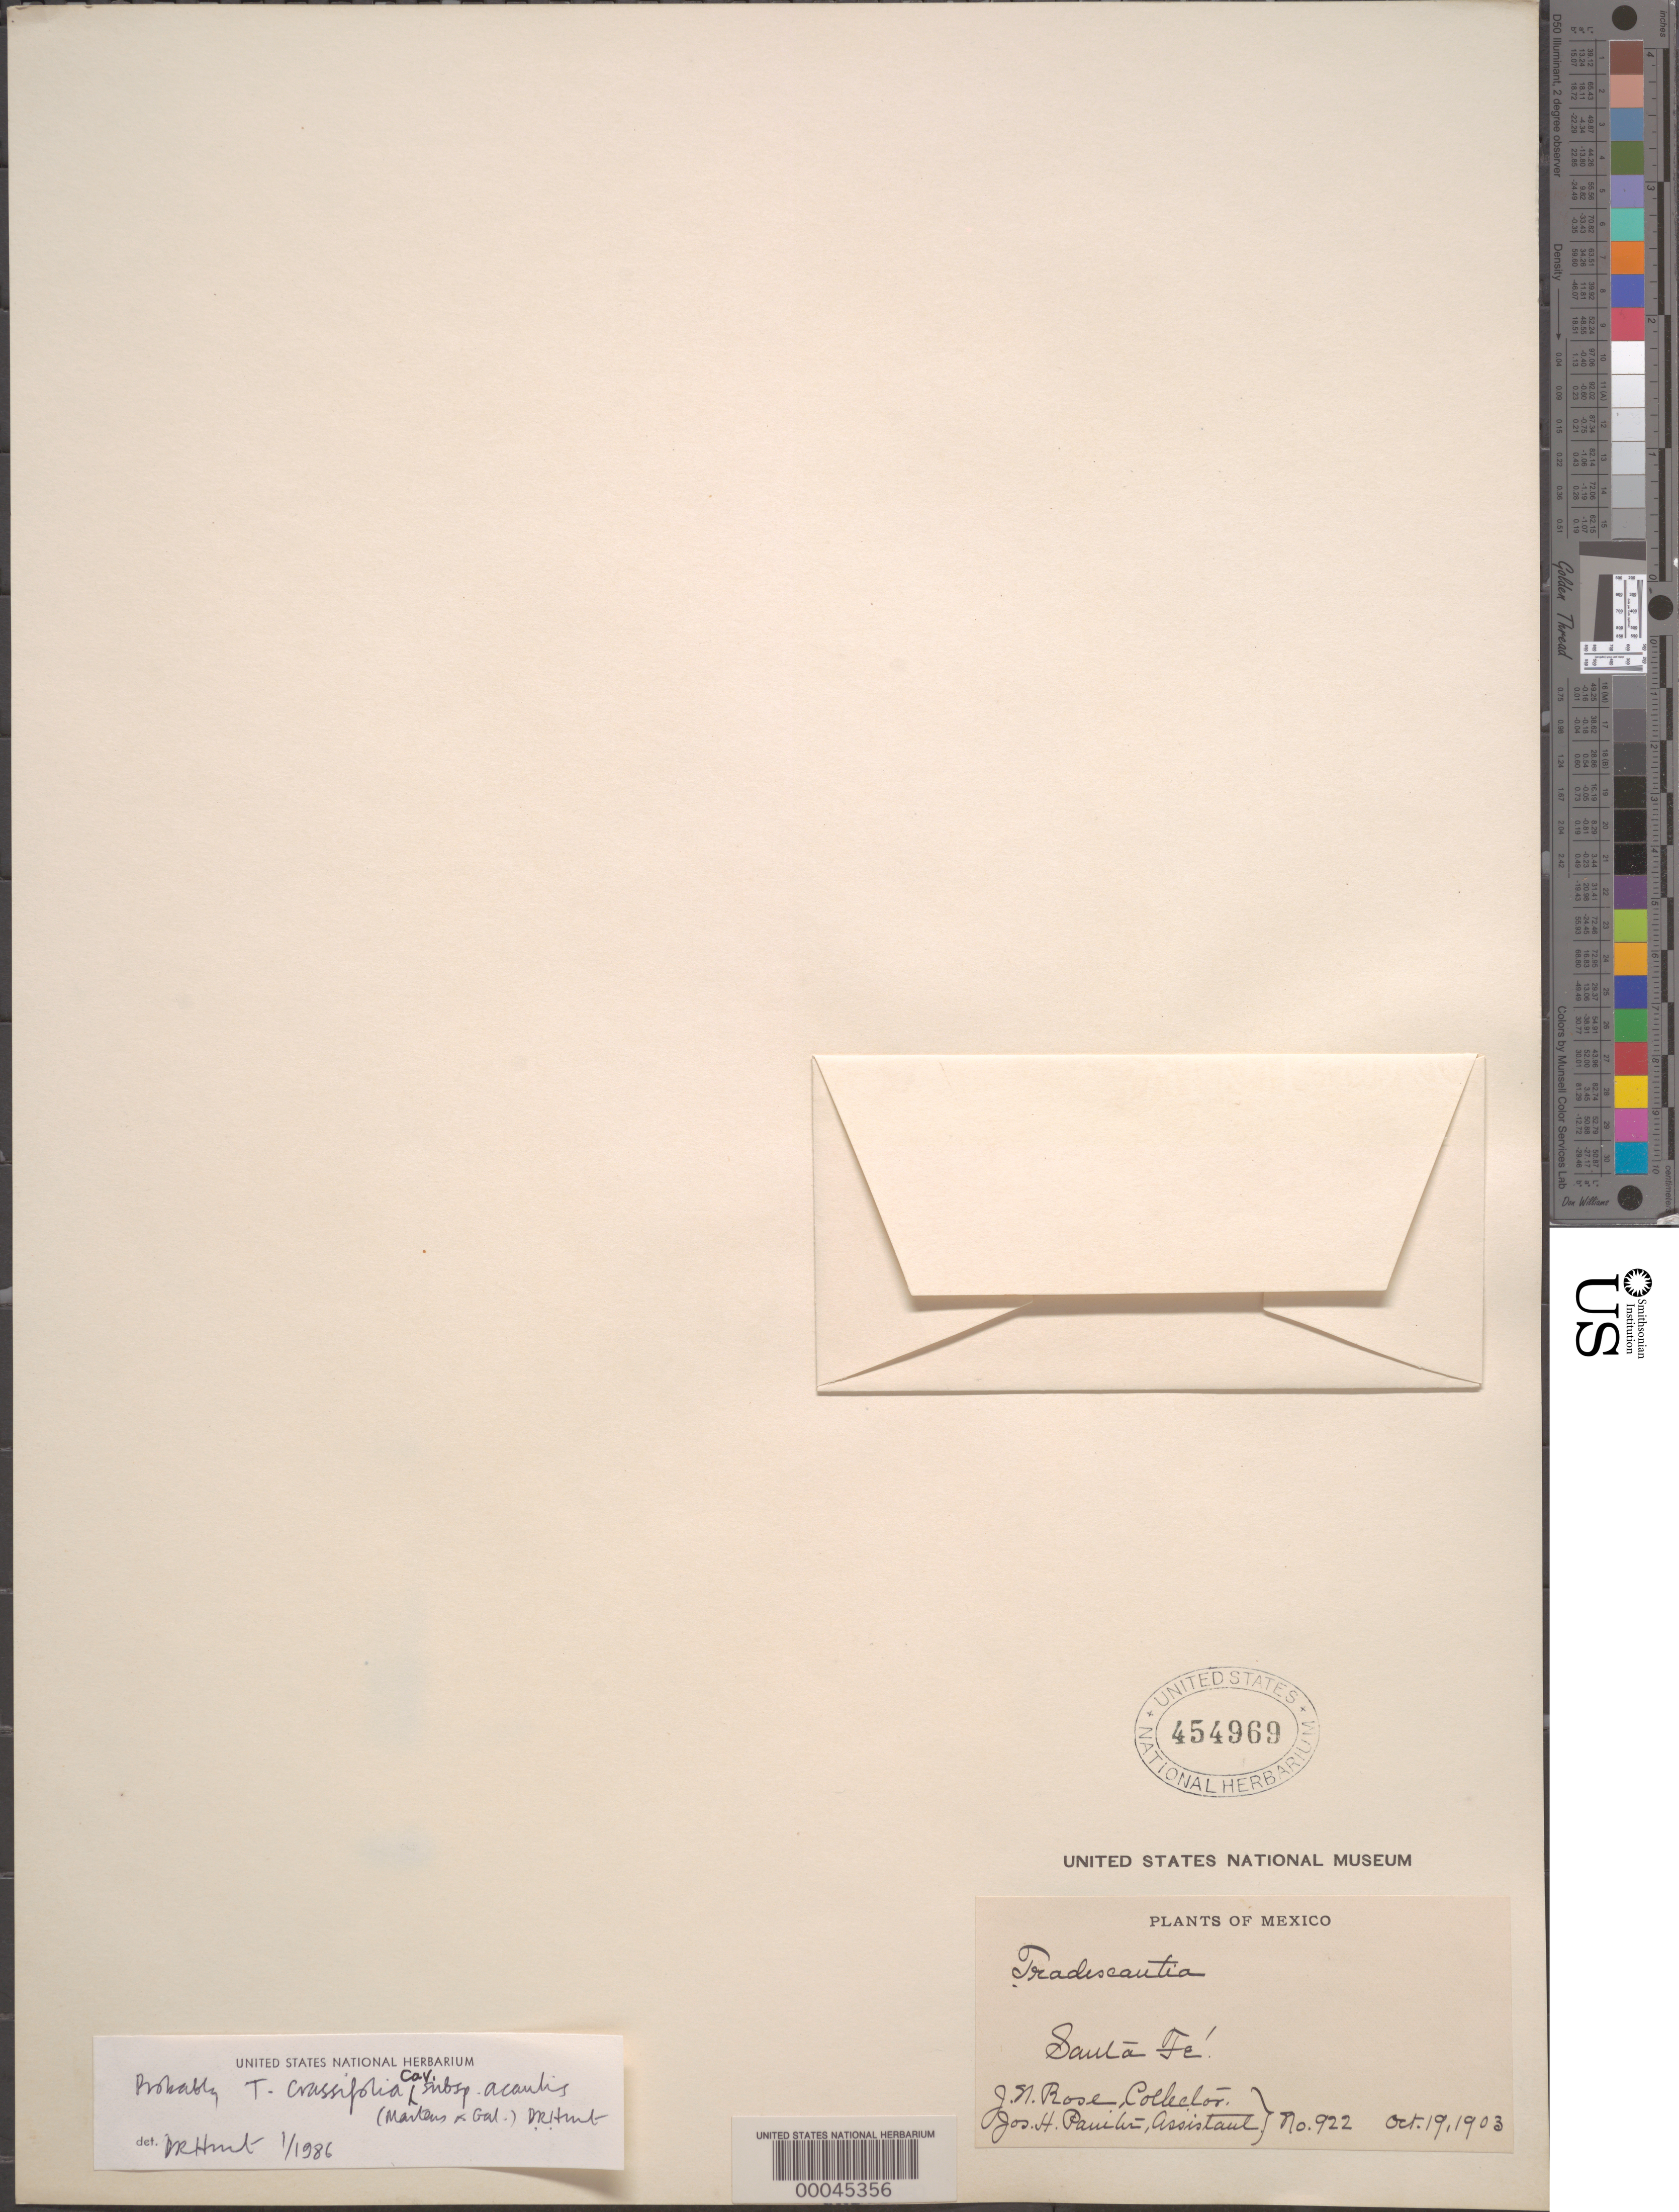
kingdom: Plantae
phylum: Tracheophyta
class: Liliopsida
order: Commelinales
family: Commelinaceae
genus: Tradescantia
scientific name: Tradescantia crassifolia subsp. acaulis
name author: (M. Martens & Galeotti) C.B. Clarke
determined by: Hunt, D. R.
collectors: J. N. Rose & J. H. Painter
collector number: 922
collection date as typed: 19 Oct 1903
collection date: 1903-10-19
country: Mexico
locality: Sante fe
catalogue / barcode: US 454969